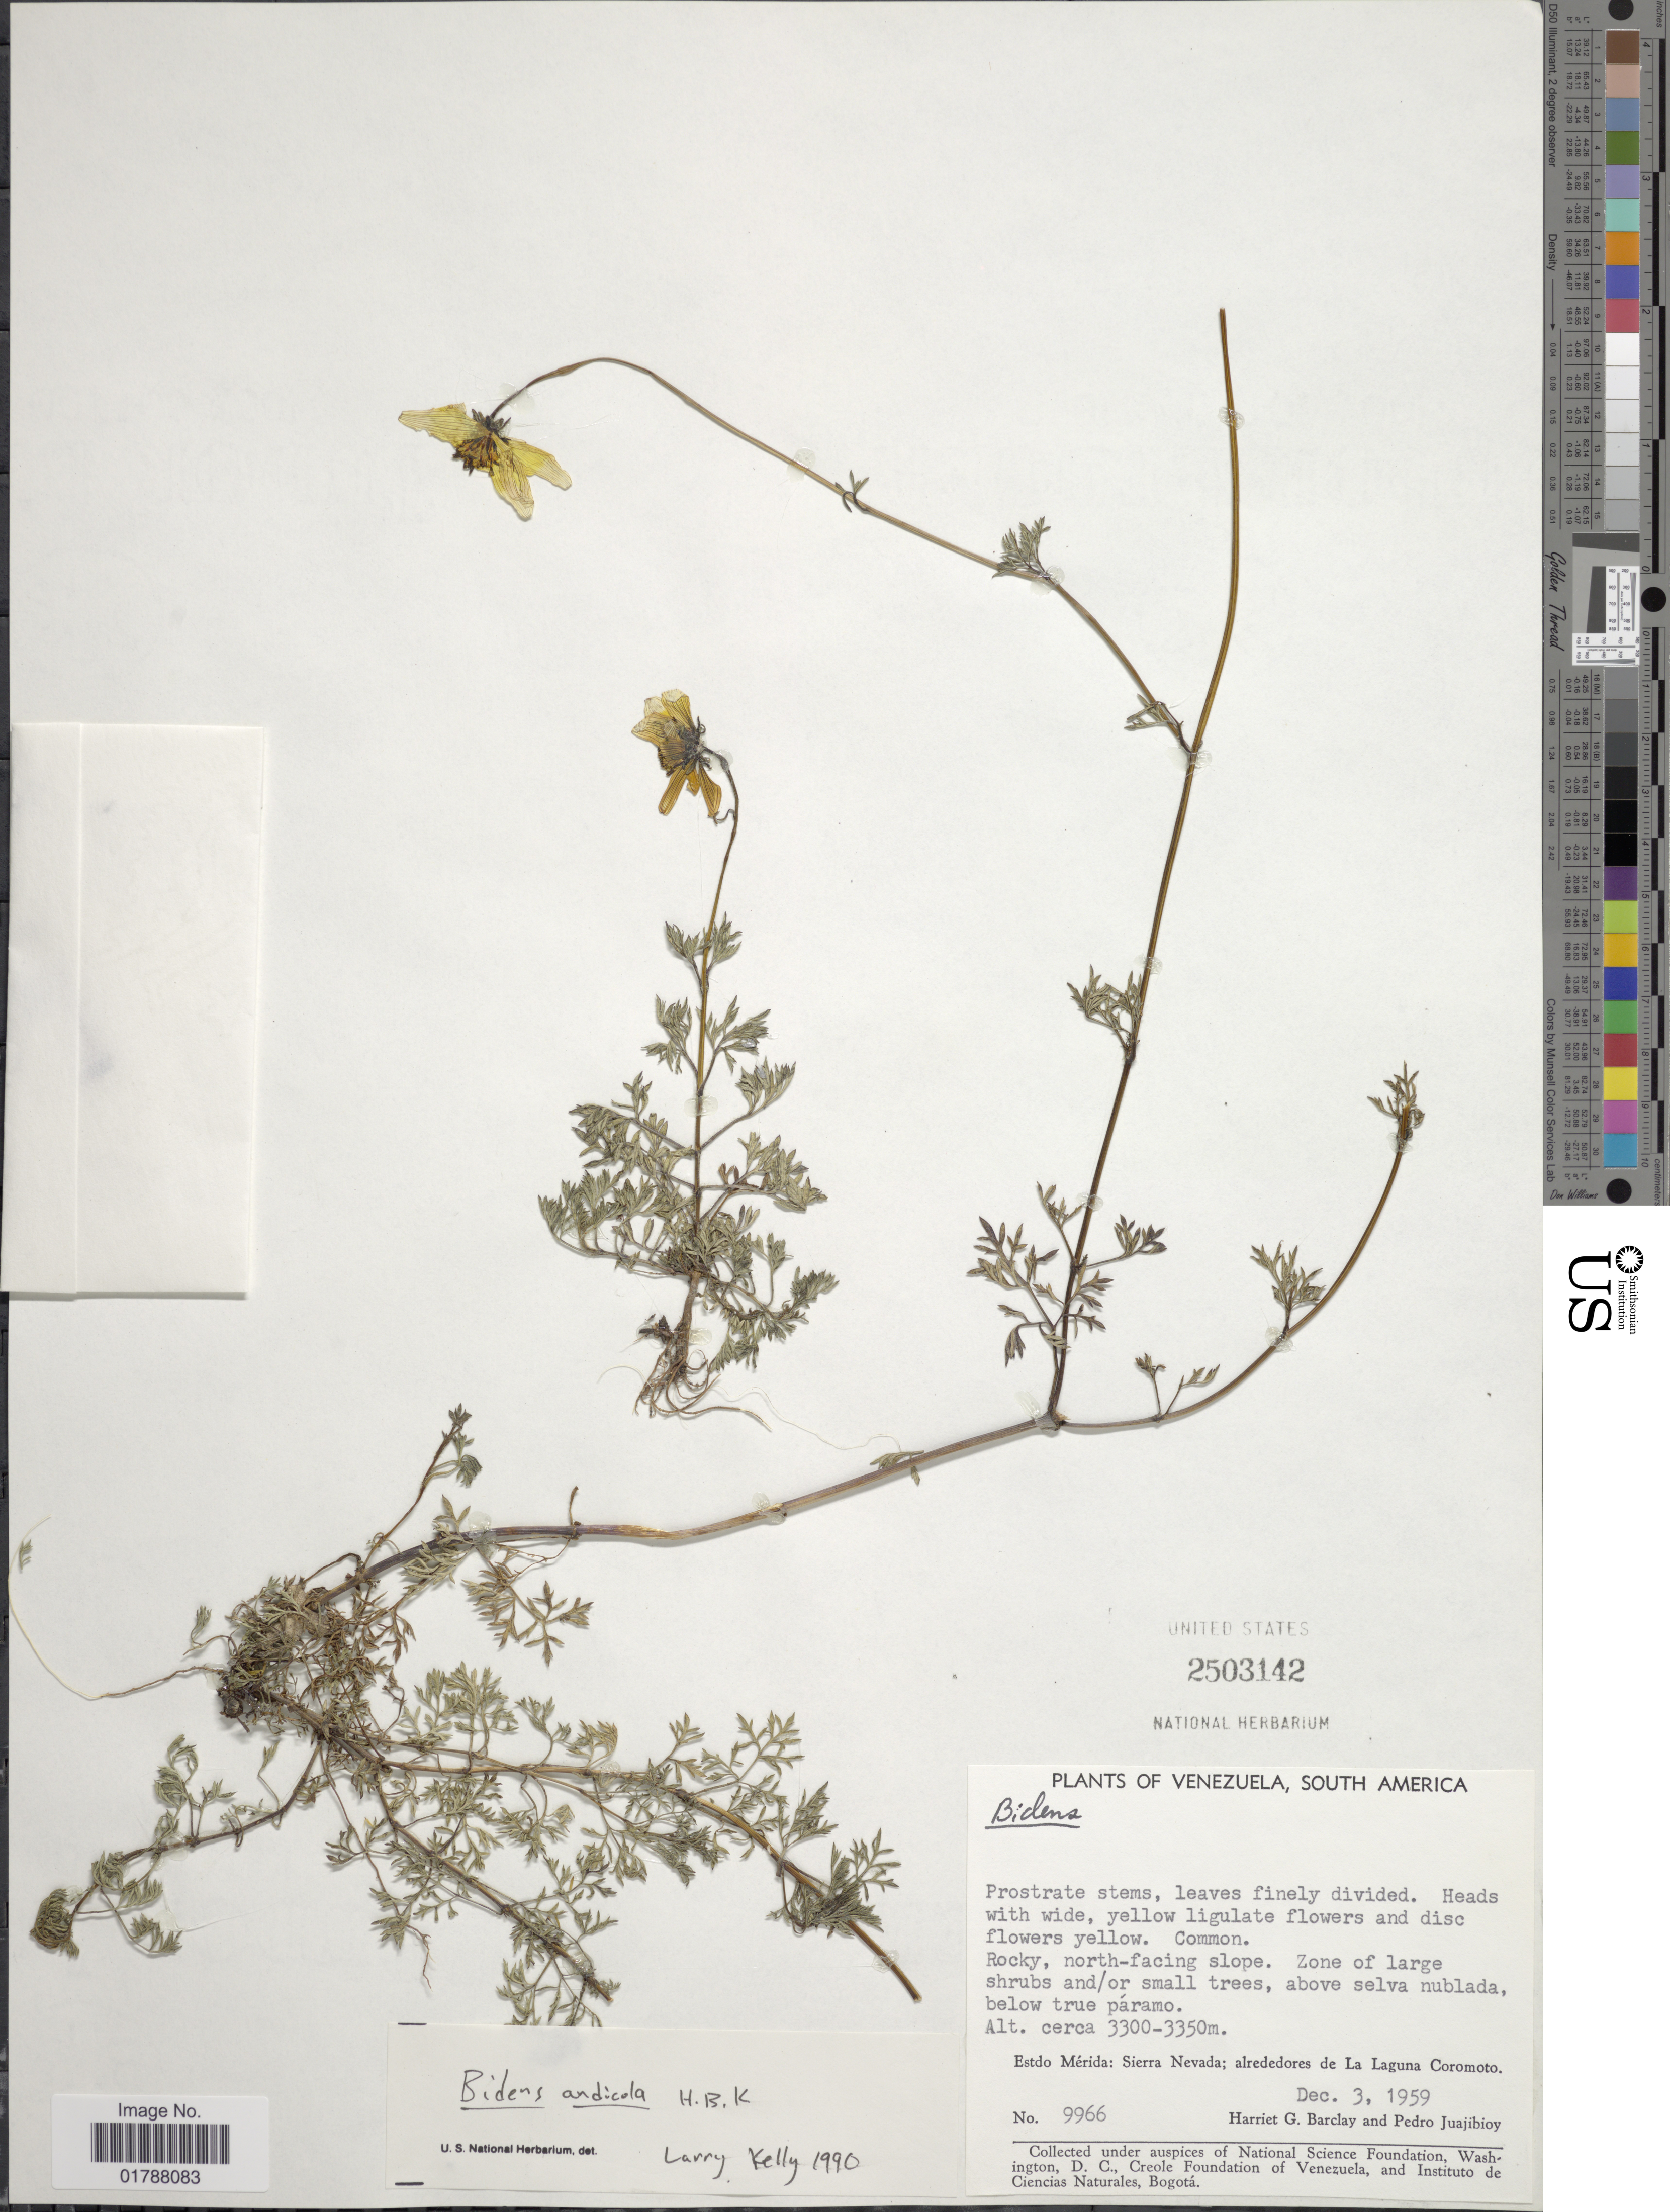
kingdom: Plantae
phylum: Tracheophyta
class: Magnoliopsida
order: Asterales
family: Asteraceae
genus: Bidens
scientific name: Bidens andicola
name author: Kunth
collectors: H. G. Barclay & P. Juajibioy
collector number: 9966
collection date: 1959-12-03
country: Venezuela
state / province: Mérida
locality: Estado Merida: Sierra Nevada; alrededores de La Laguna Coromoto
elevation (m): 3300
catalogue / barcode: US 2503142